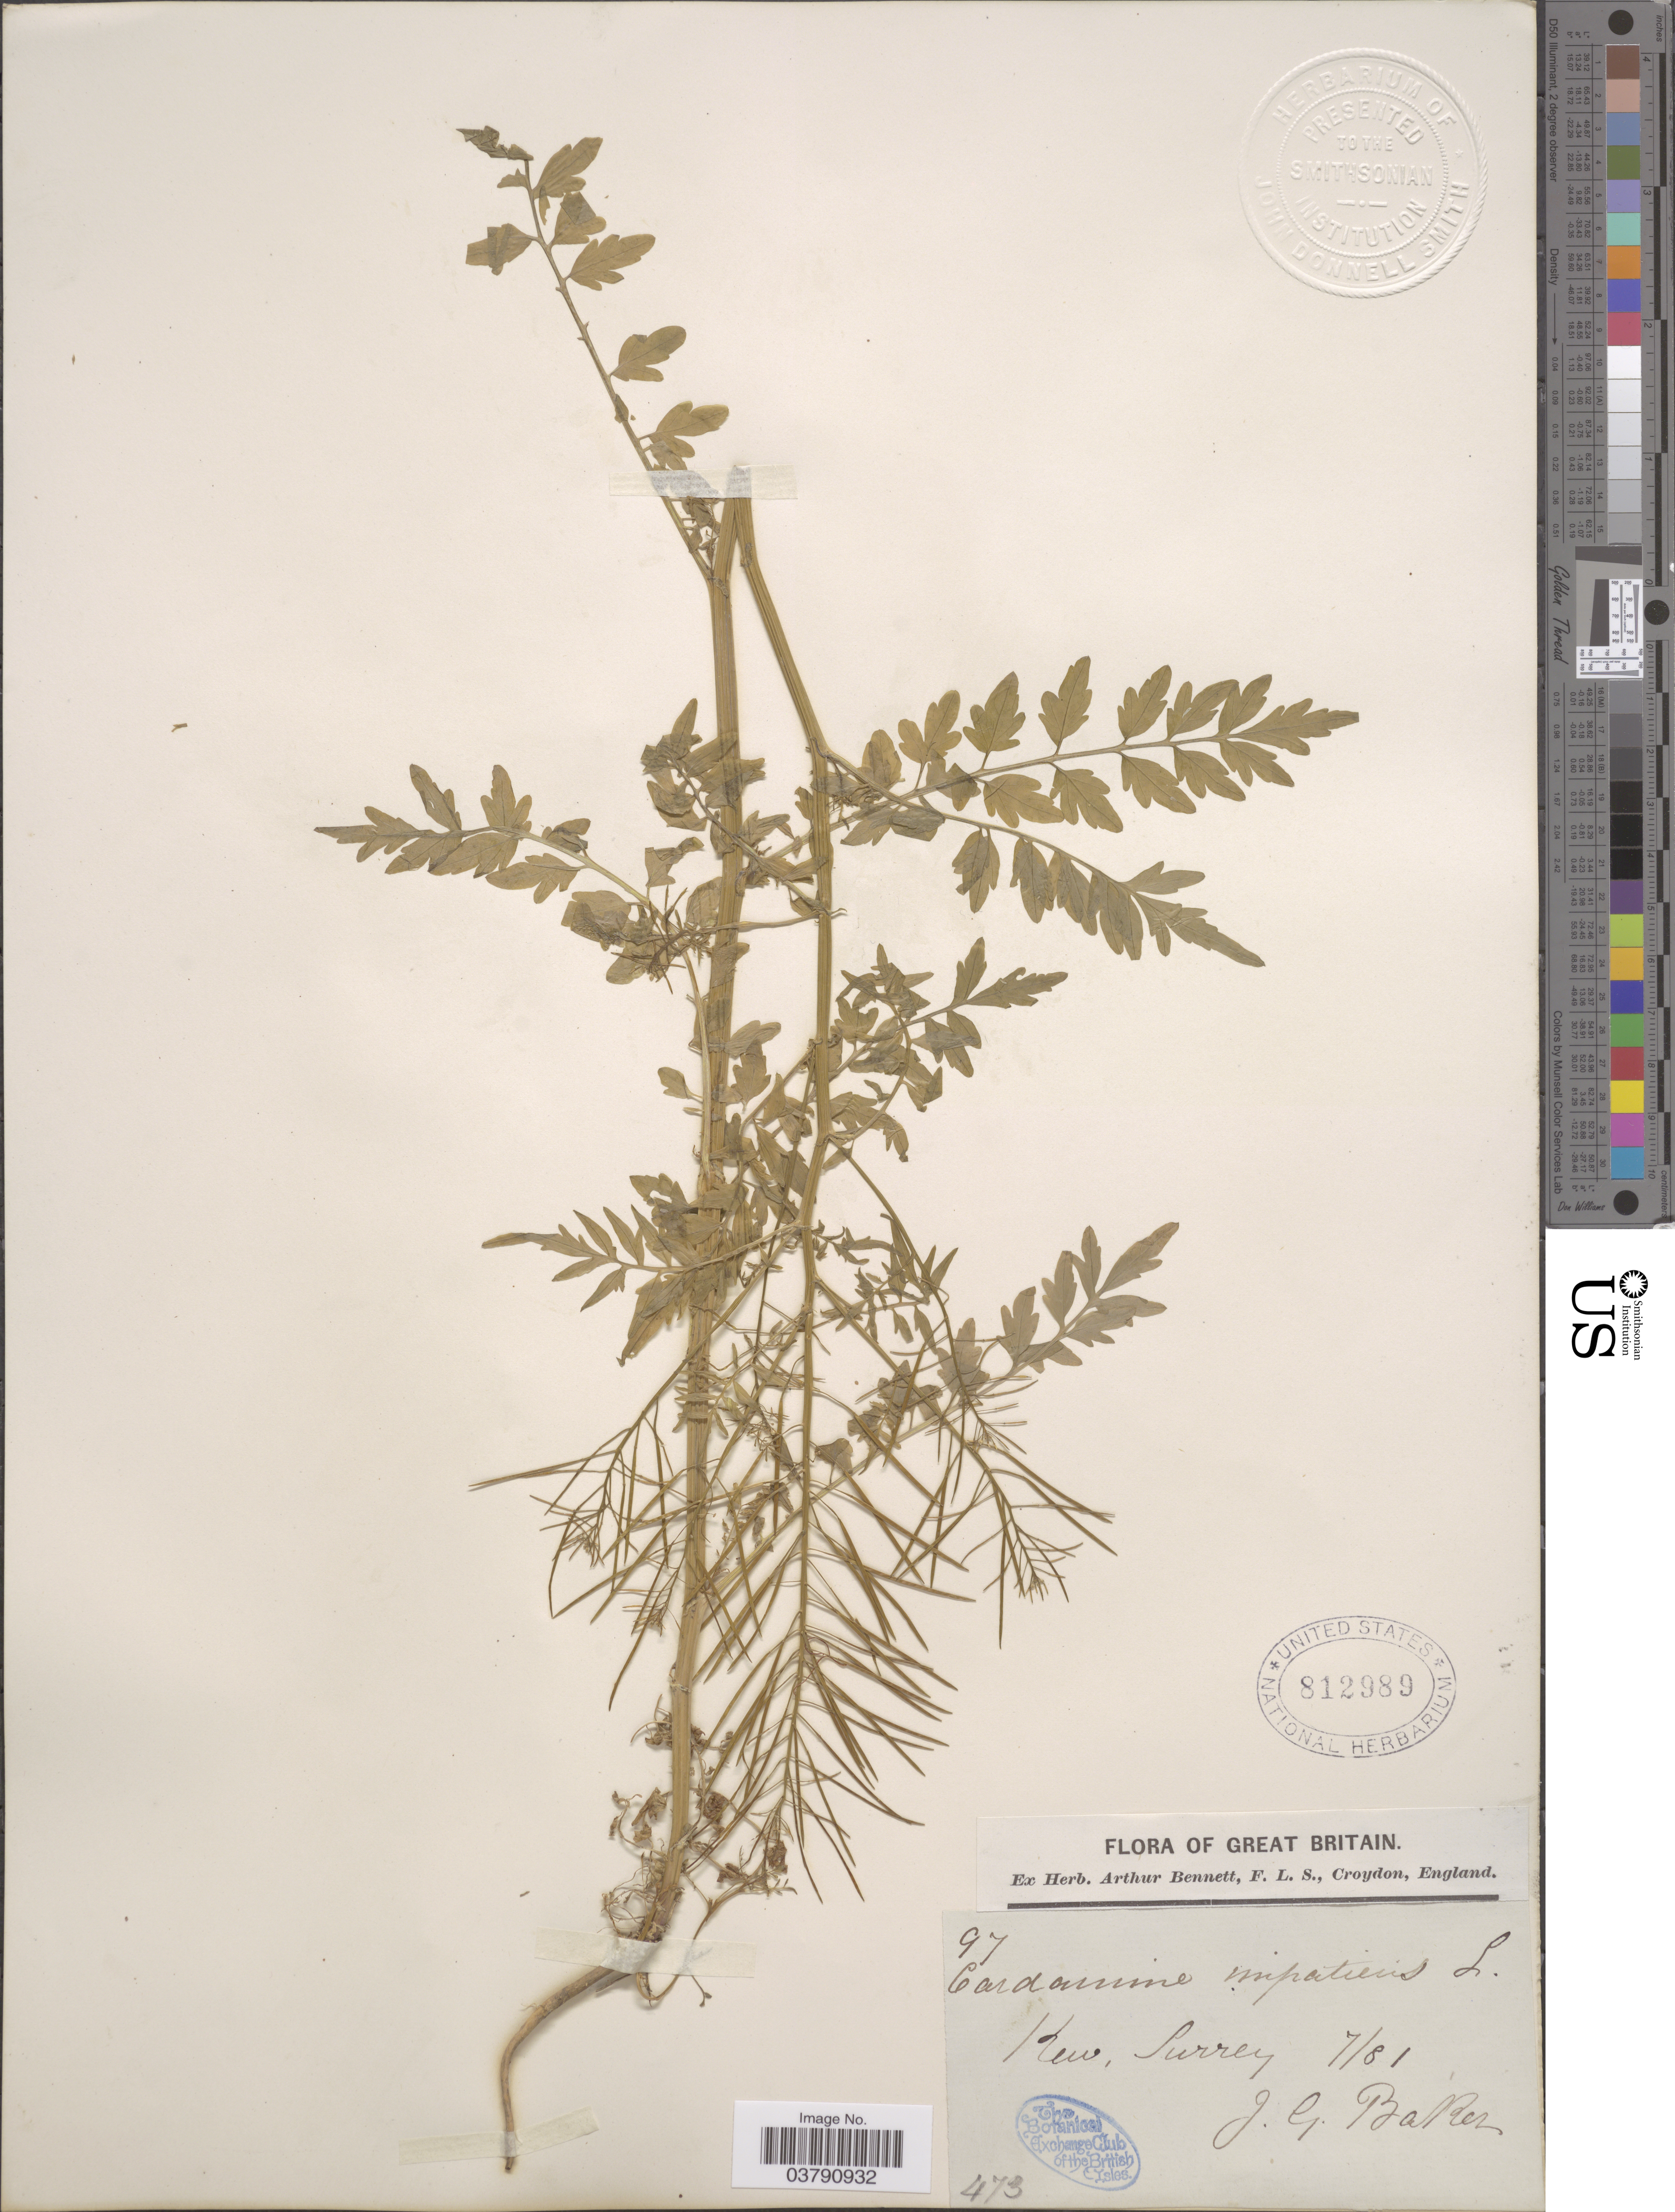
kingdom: Plantae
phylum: Tracheophyta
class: Magnoliopsida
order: Brassicales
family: Brassicaceae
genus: Cardamine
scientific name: Cardamine impatiens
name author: L.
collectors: J. G. Baker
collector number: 97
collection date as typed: Transcribed d/m/y: /7/81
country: United Kingdom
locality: Great Britain. Kew, Surrey.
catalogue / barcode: US 812989